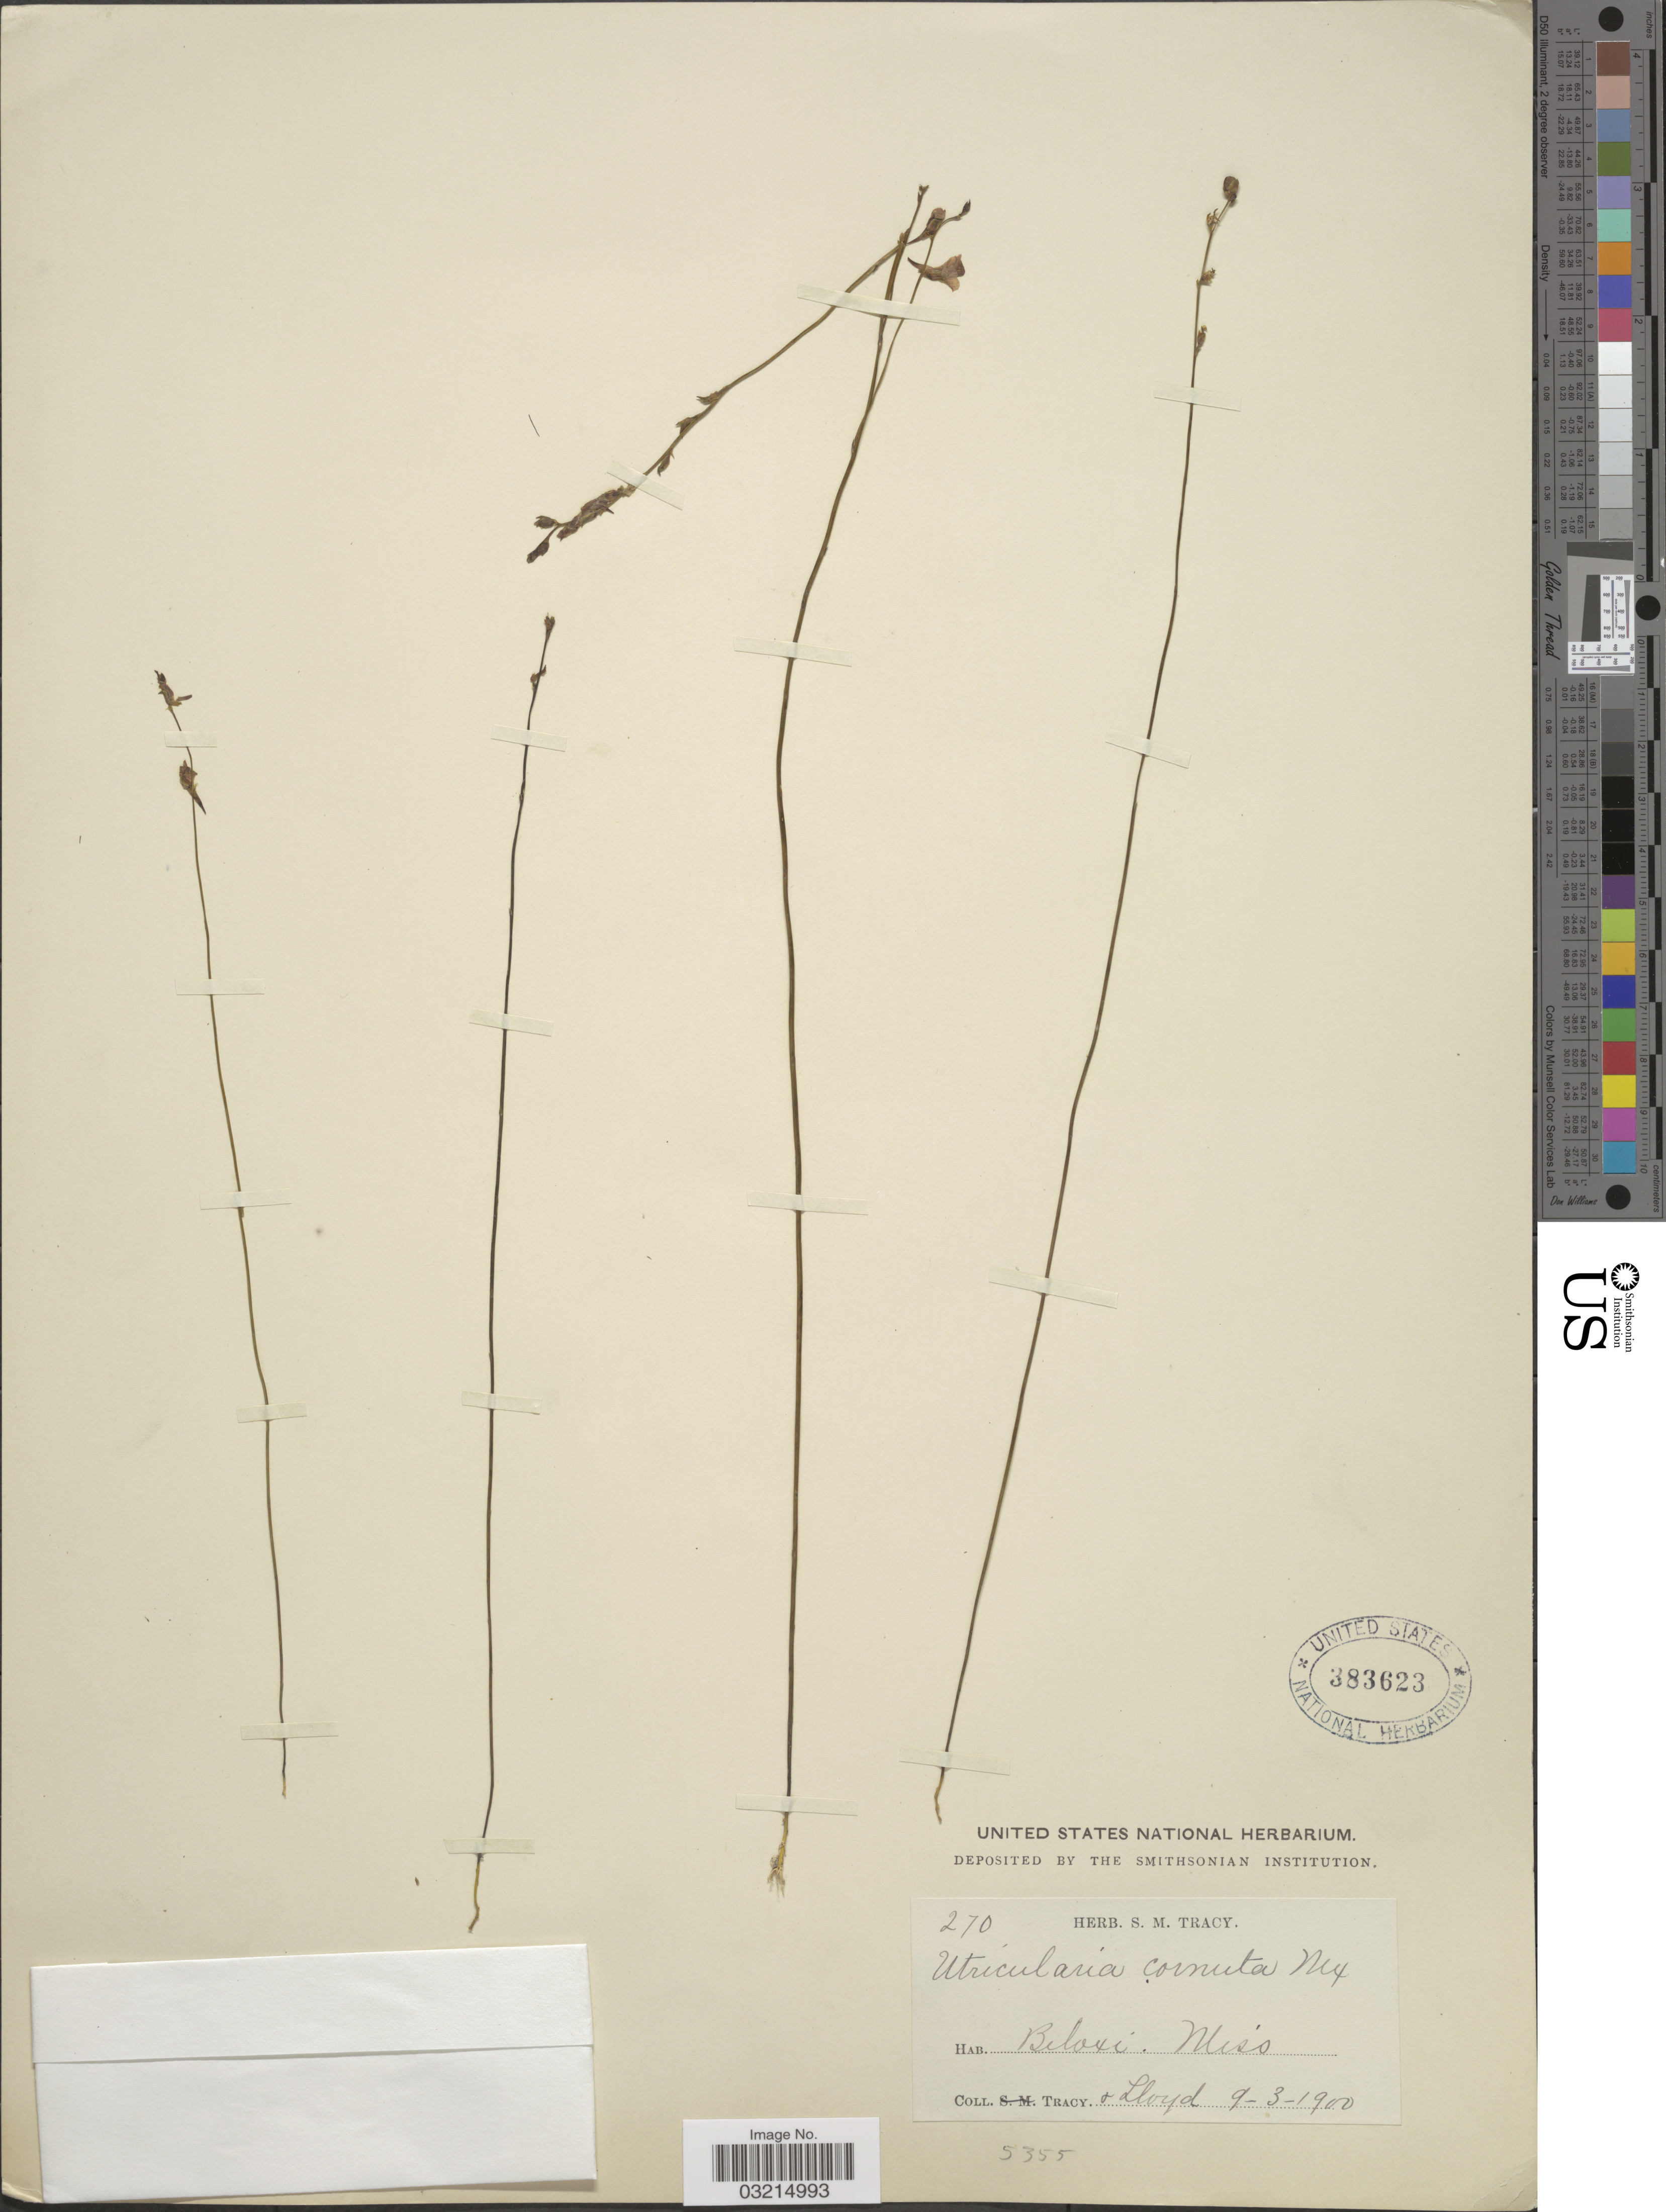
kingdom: Plantae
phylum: Tracheophyta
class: Magnoliopsida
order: Lamiales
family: Lentibulariaceae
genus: Utricularia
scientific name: Utricularia cornuta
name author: Michx.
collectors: S. M. Tracy & -- Lloyd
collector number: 270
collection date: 1900-09-03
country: United States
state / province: Mississippi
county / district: Harrison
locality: Biloxi.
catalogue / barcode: US 383623